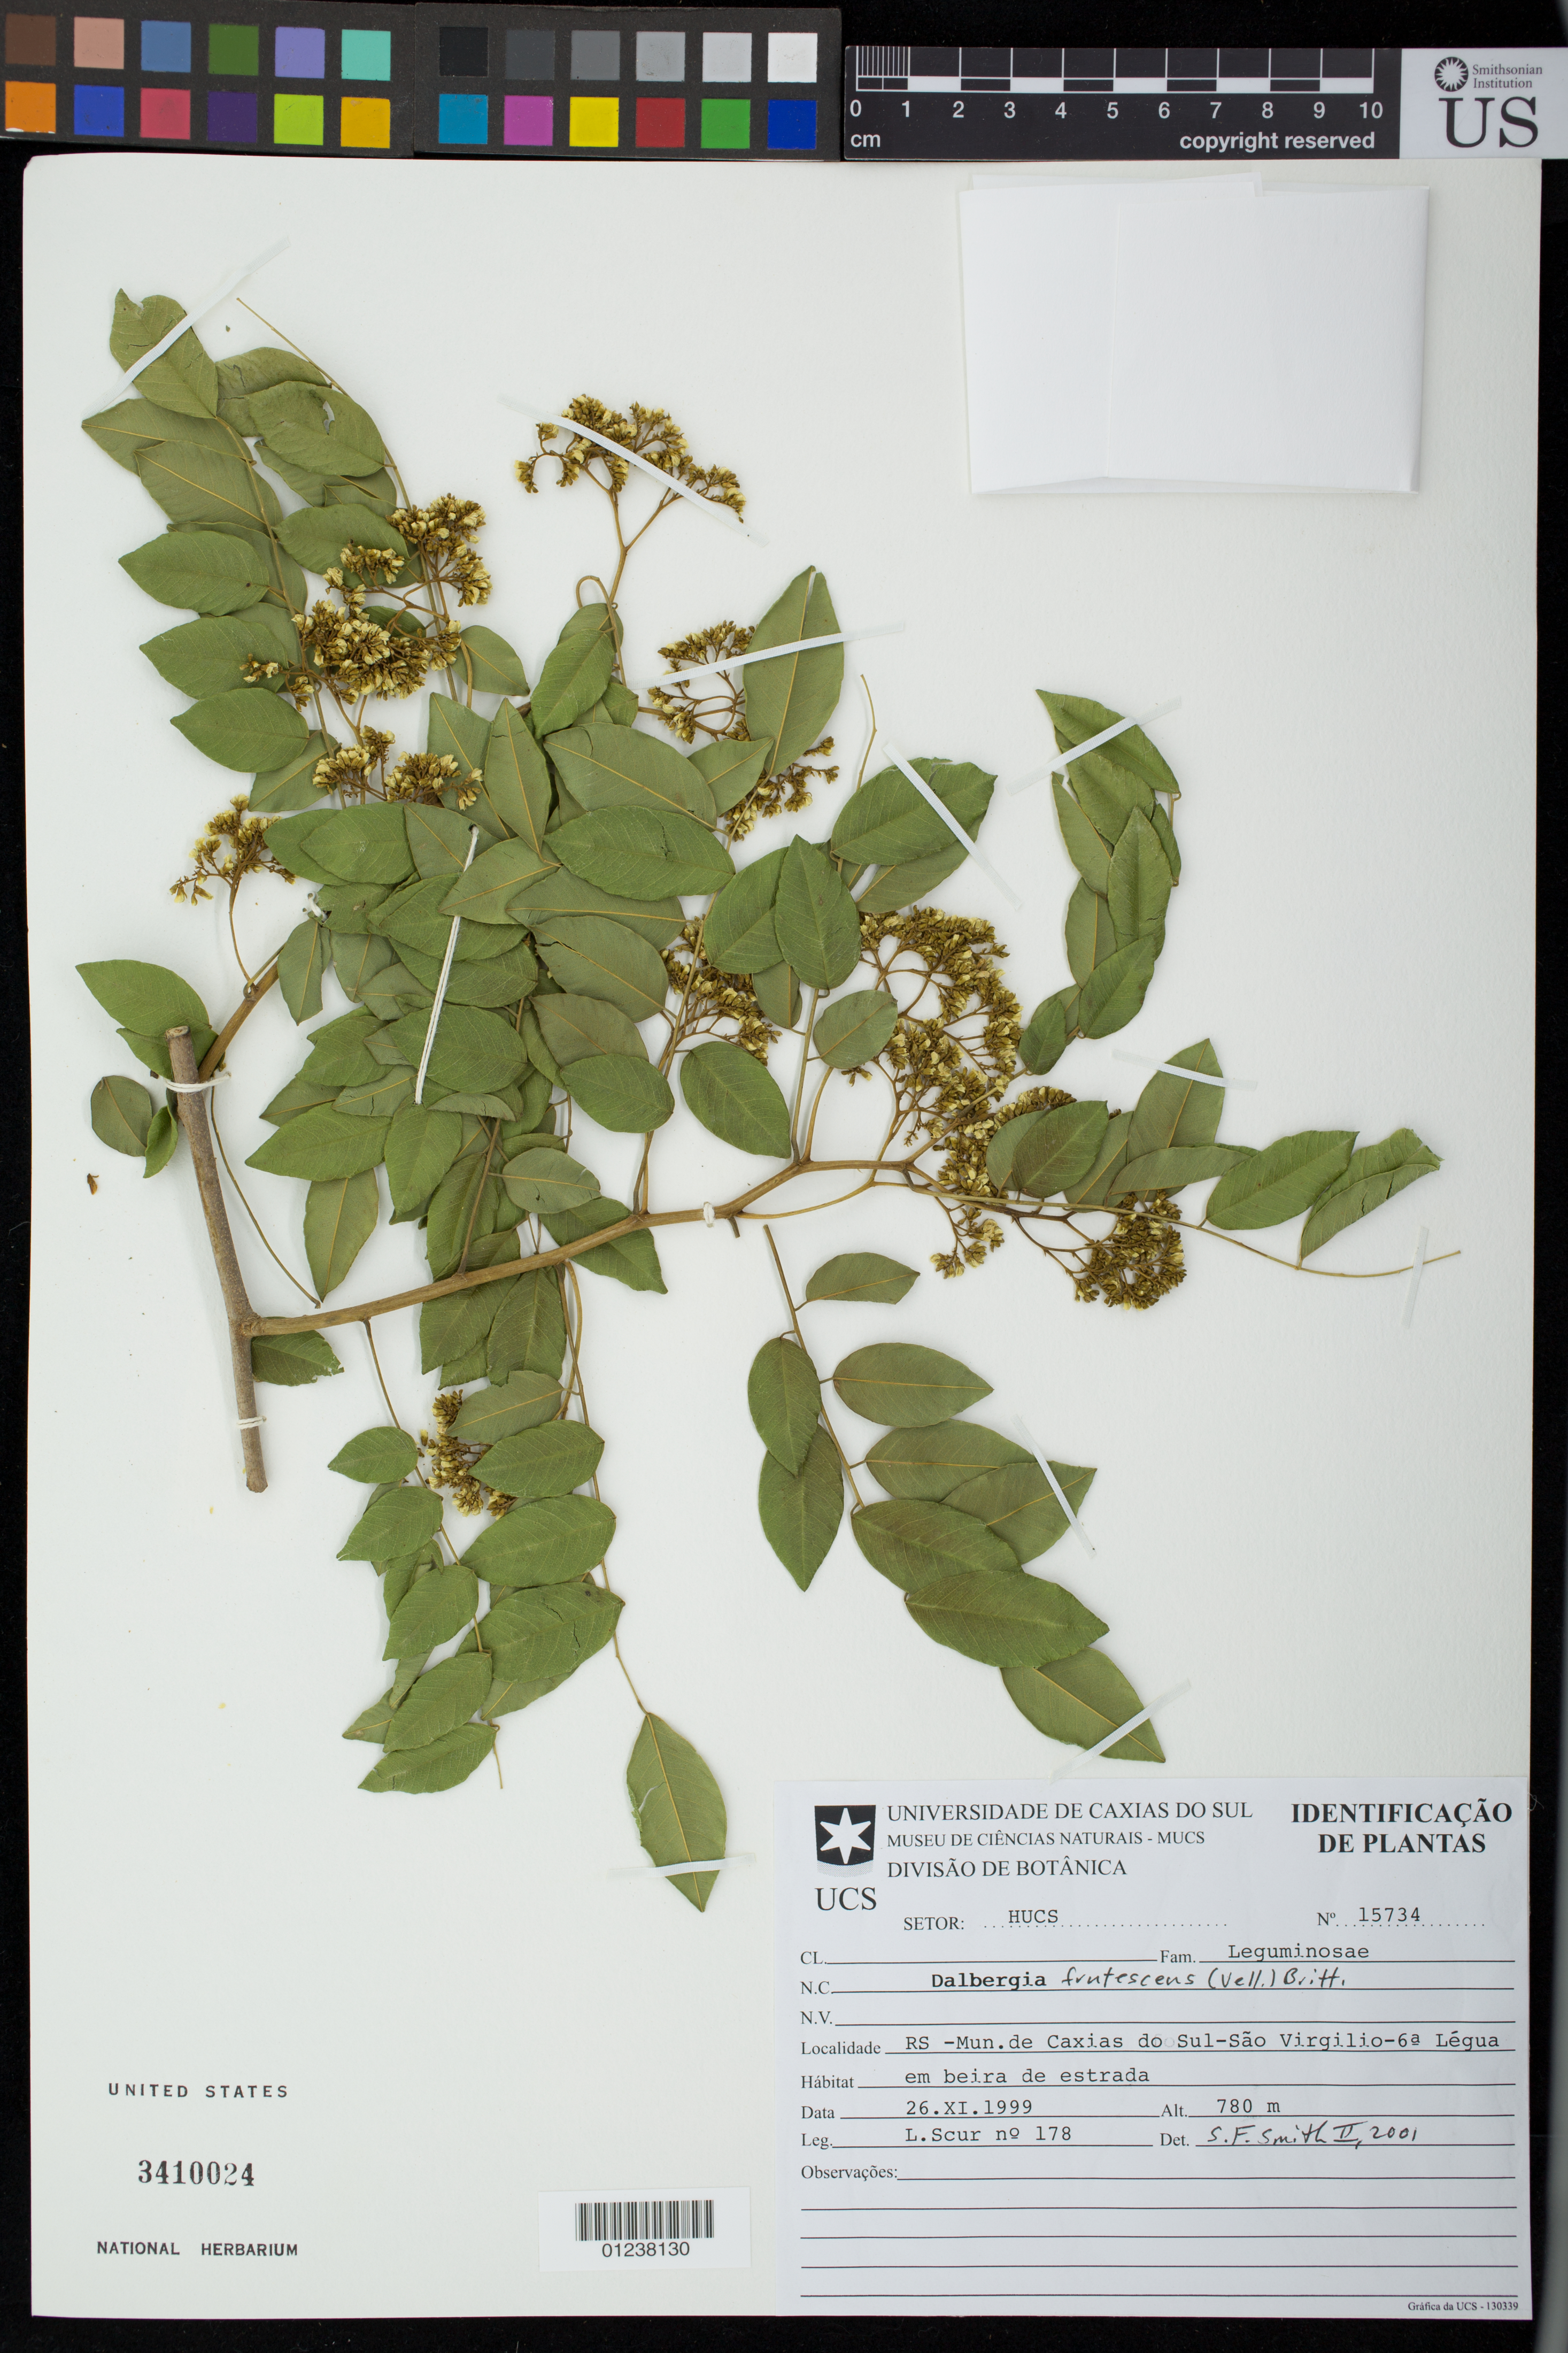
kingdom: Plantae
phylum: Tracheophyta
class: Magnoliopsida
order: Fabales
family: Fabaceae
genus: Dalbergia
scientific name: Dalbergia frutescens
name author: (Vell.) Britton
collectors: L. Scur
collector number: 178 / 15734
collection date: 1999-11-26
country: Brazil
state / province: Rio Grande do Sul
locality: RS - Mun. de Caxias do Sul - Sao Virgilio - 6a Legua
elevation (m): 780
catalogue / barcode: US 3410024